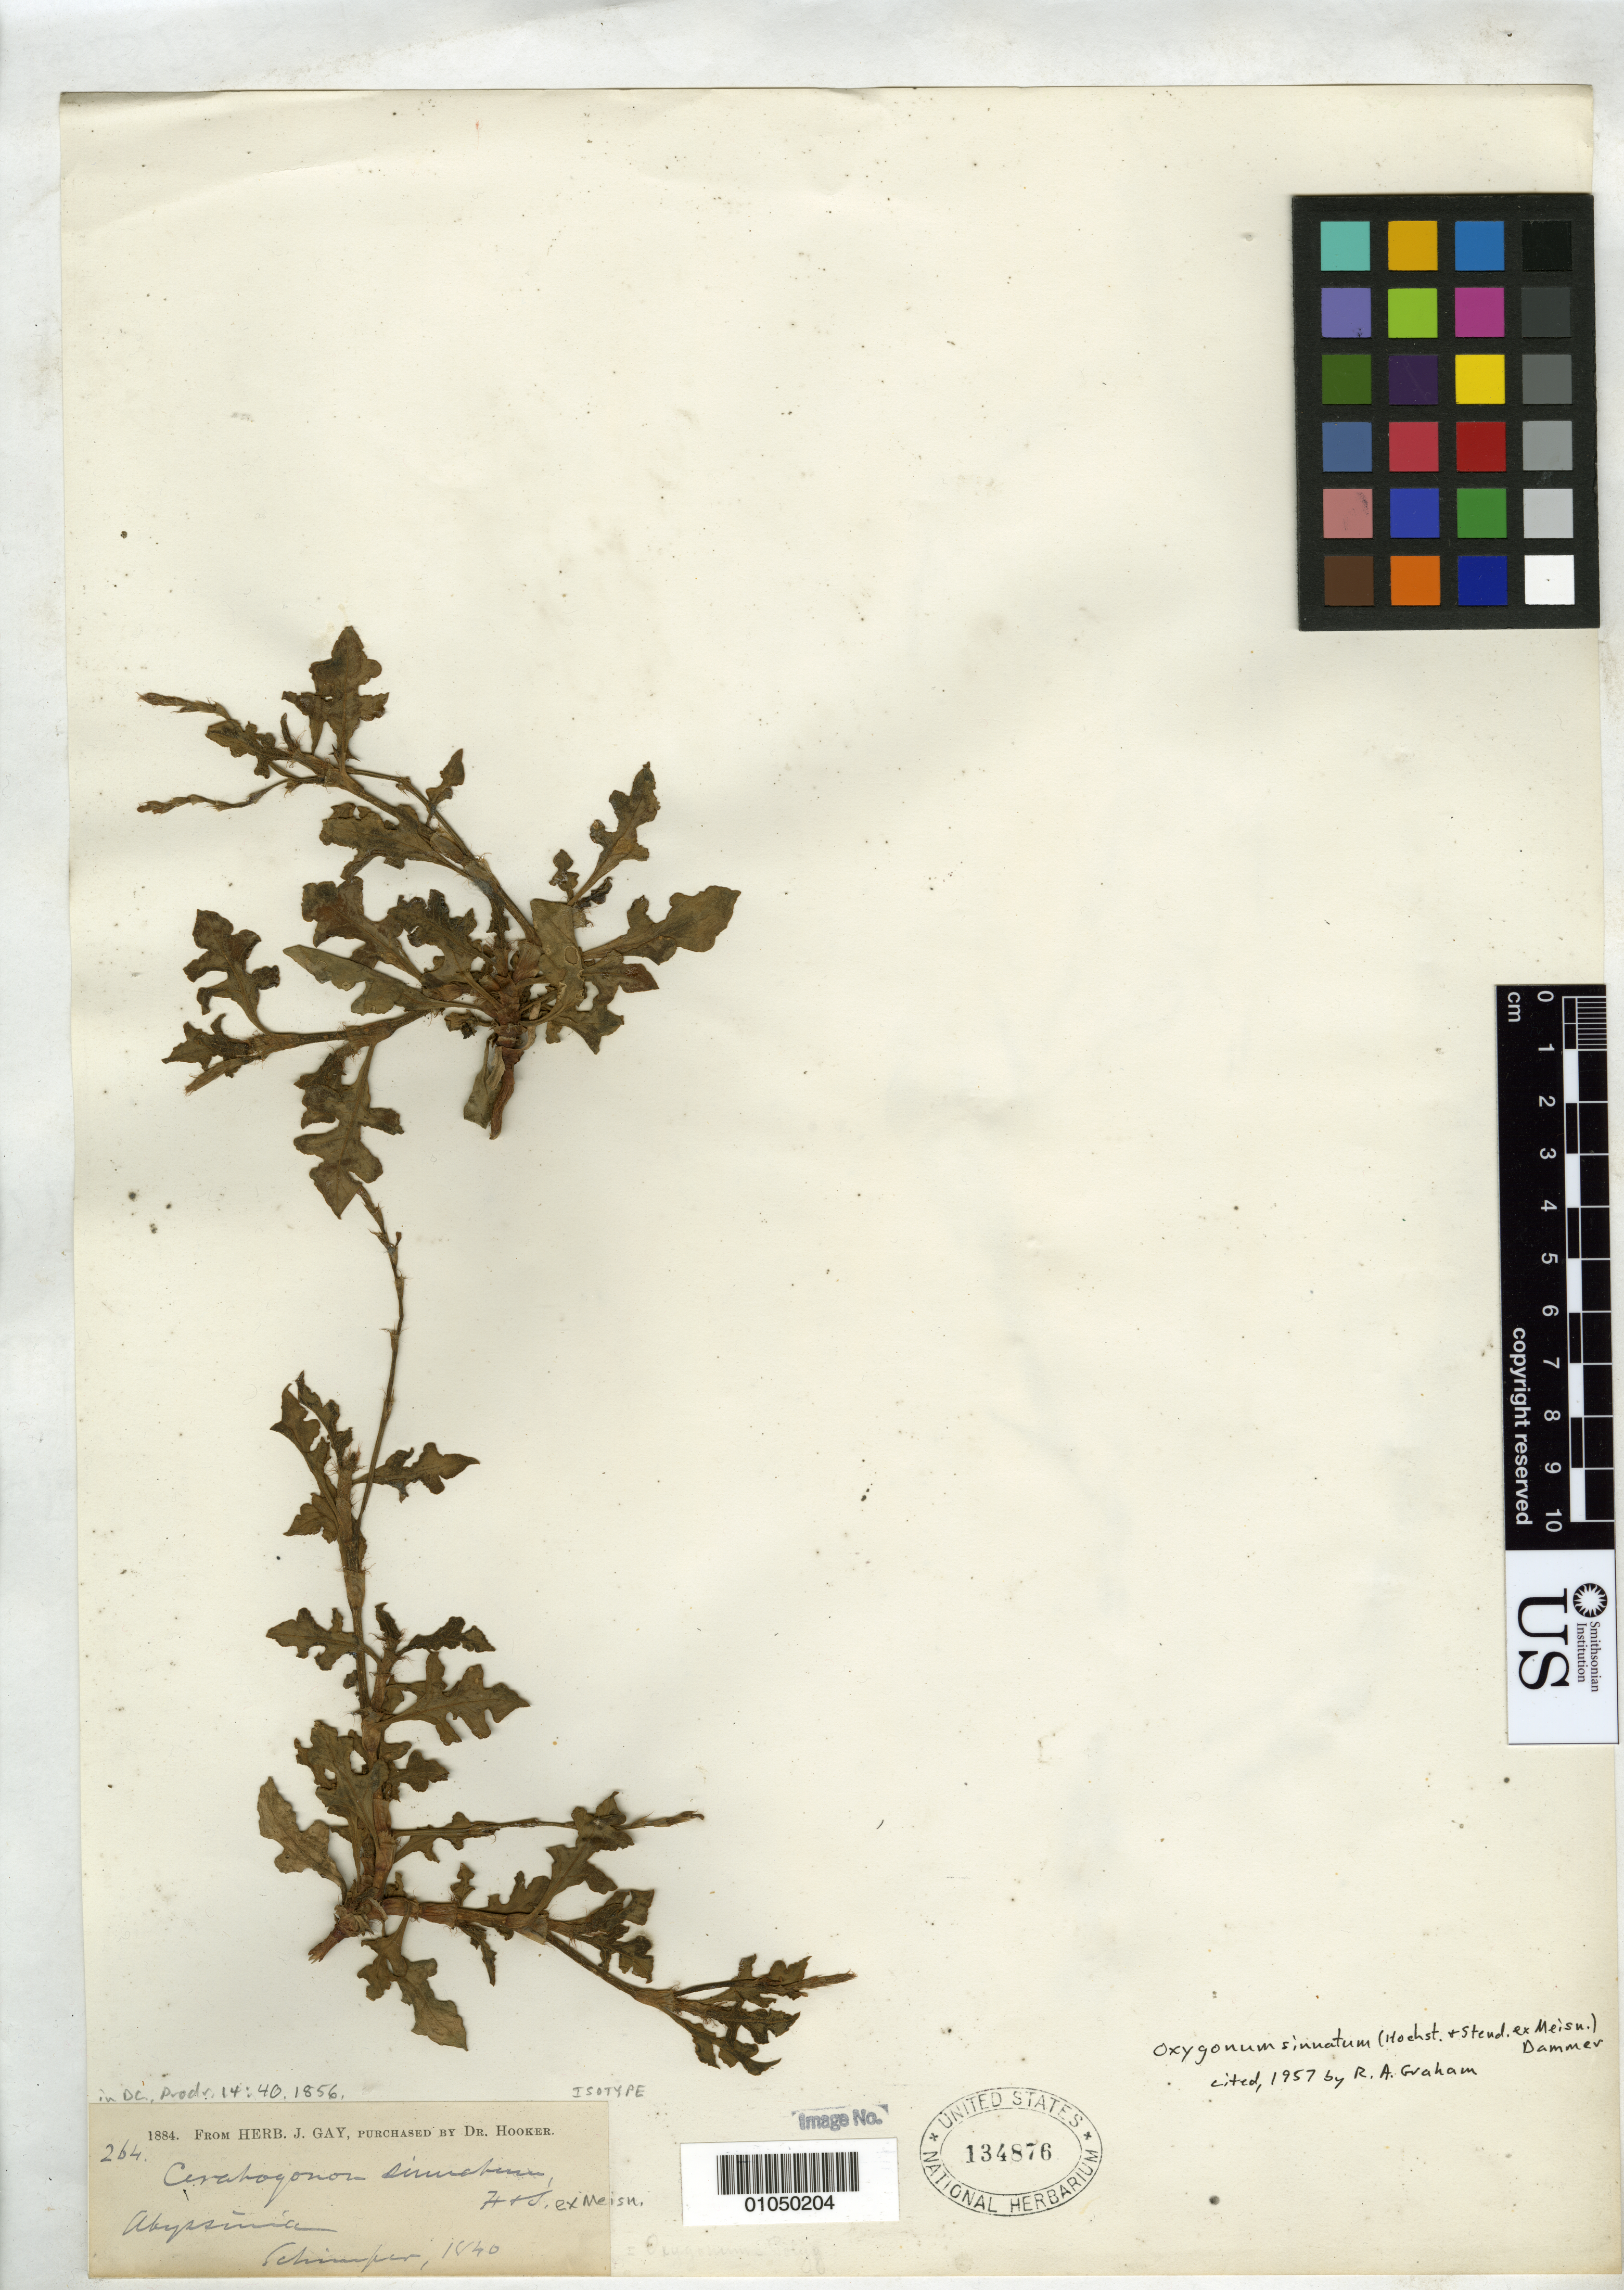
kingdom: Plantae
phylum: Tracheophyta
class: Magnoliopsida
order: Caryophyllales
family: Polygonaceae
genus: Ceratogonon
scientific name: Ceratogonon sinuatum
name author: Hochst. & Steud. ex Meisn. in DC.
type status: Isotype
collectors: G. W. Schimper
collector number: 264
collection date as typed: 1840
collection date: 1840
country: Ethiopia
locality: Abyssinia. [Protologue, "In Abyssiniae regione Memsach"]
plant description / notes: Currently accepted name as cited by R.A. Graham (1957).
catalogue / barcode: US 134876